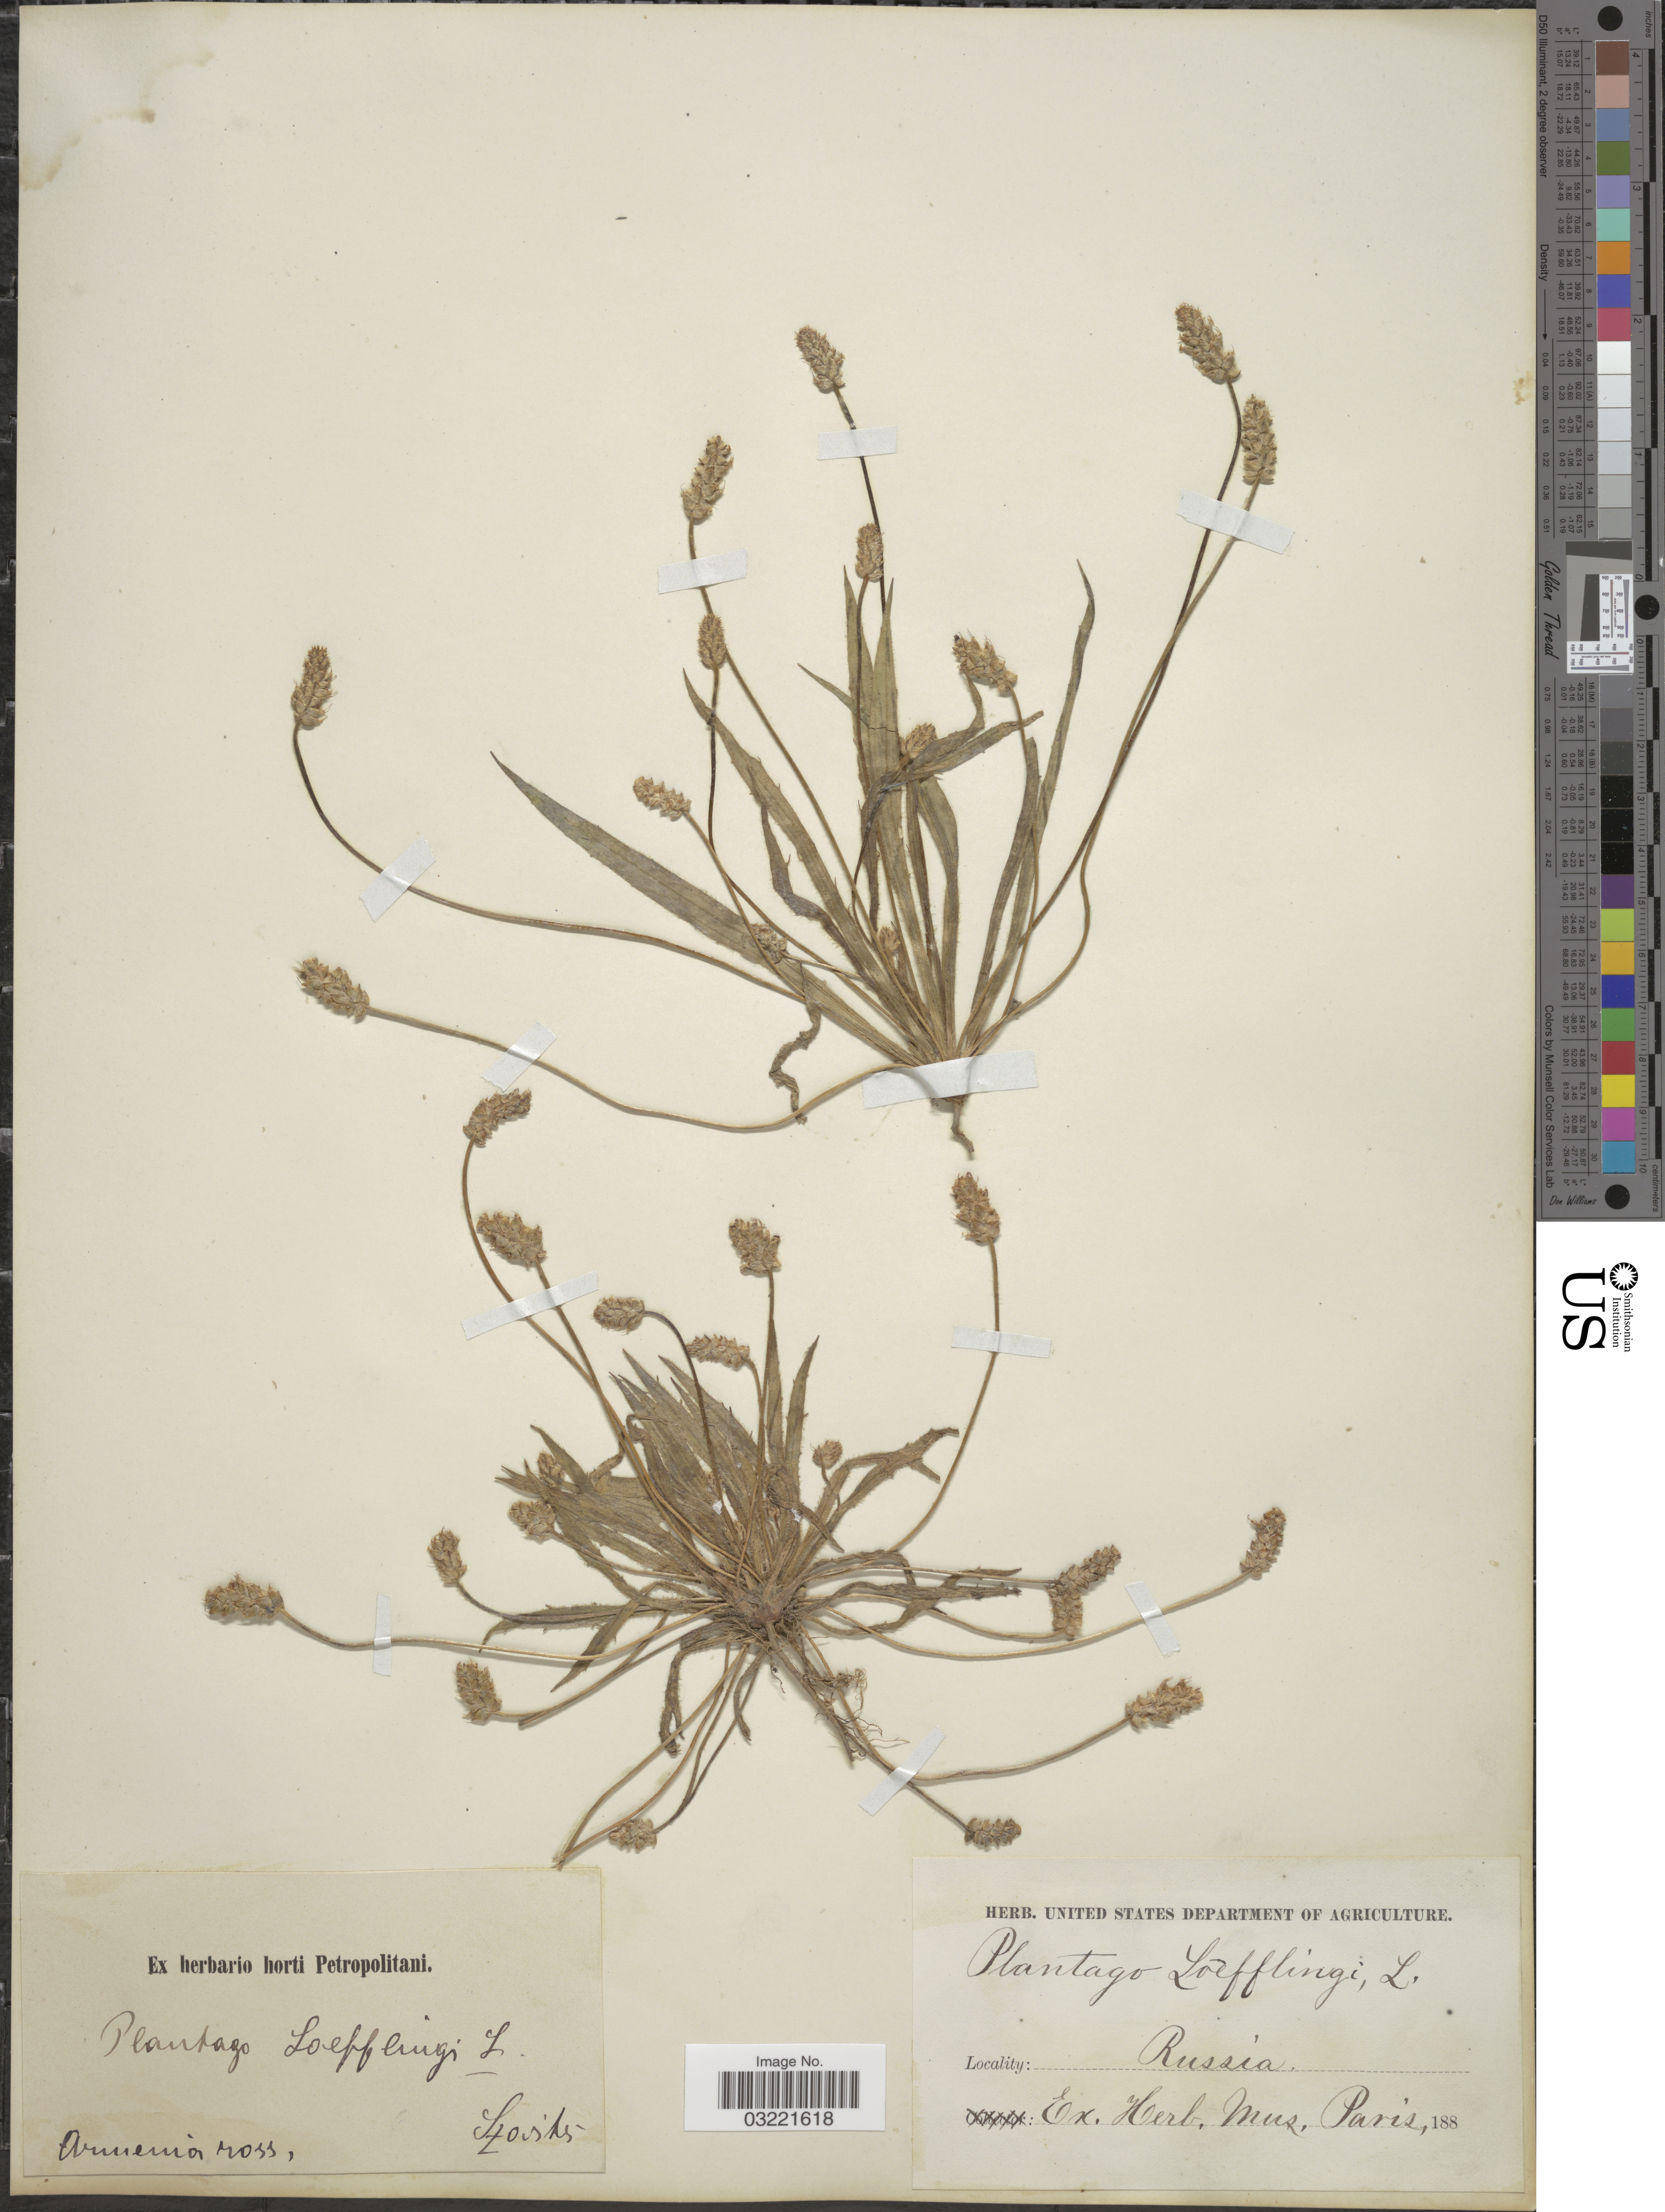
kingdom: Plantae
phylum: Tracheophyta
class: Magnoliopsida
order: Lamiales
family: Plantaginaceae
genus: Plantago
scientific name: Plantago loeflingii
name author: L.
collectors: Szovits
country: Russian Federation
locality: Russia. Armenia ross.